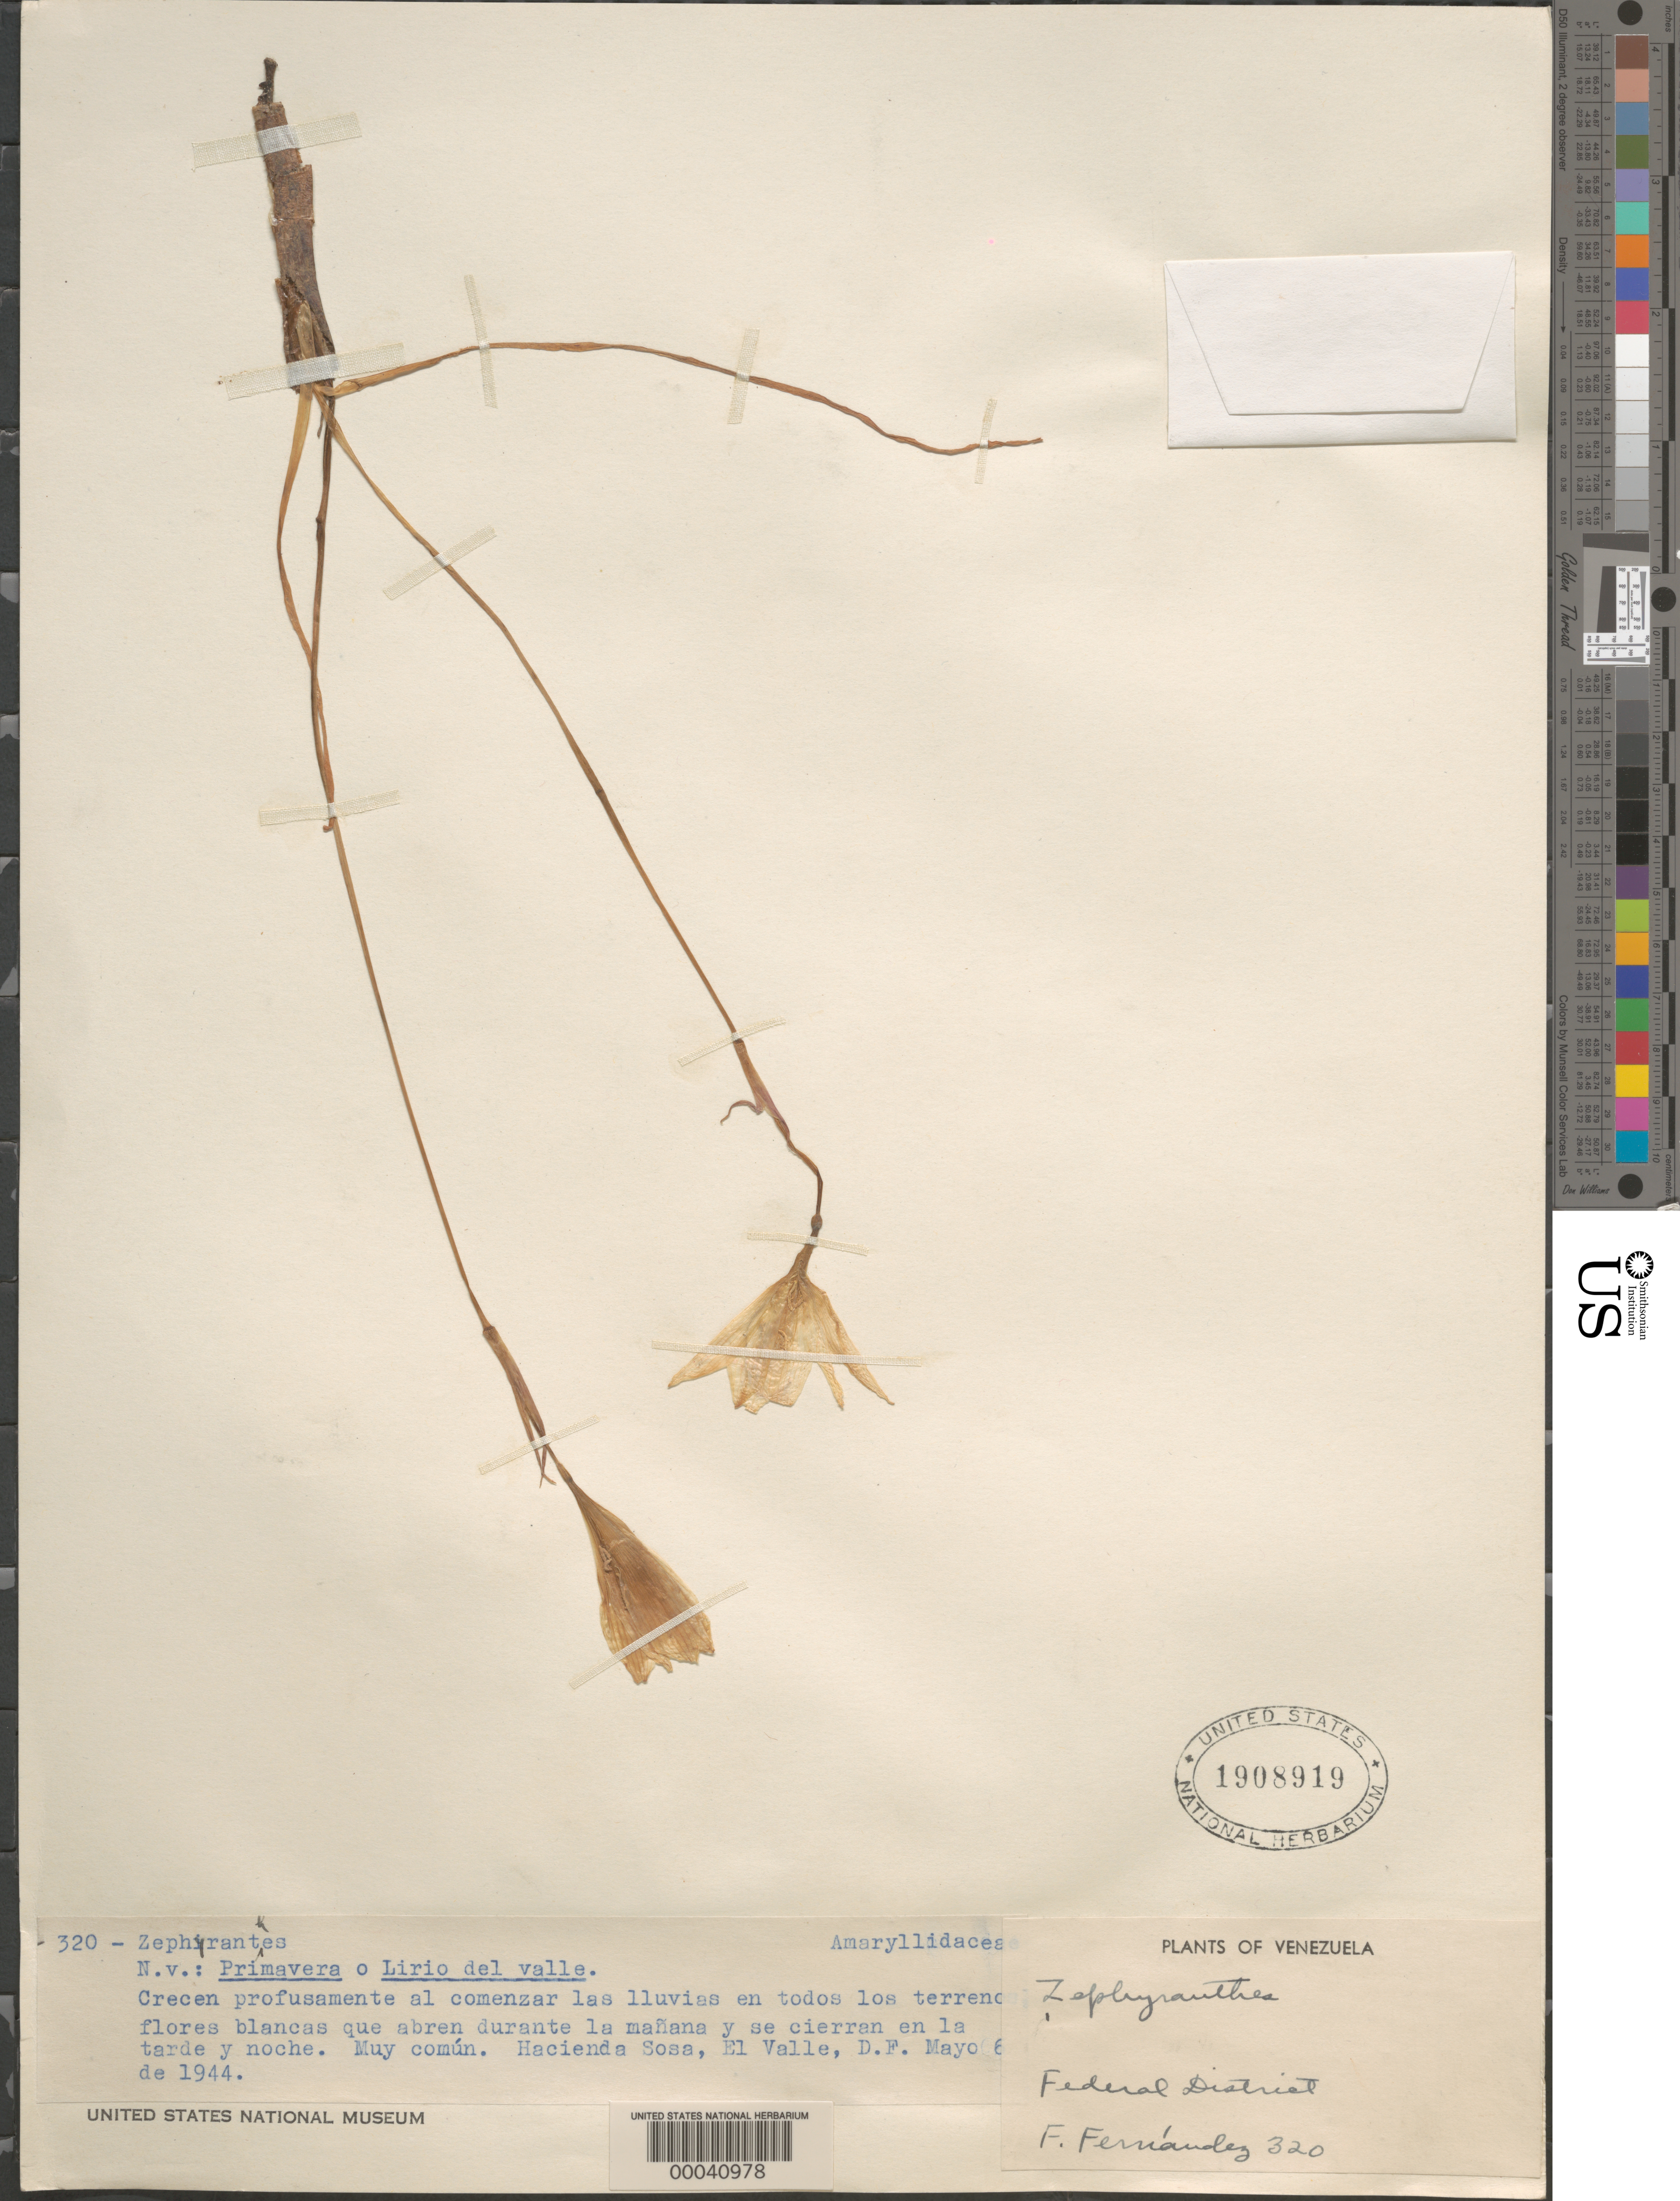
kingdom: Plantae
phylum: Tracheophyta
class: Liliopsida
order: Asparagales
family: Amaryllidaceae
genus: Zephyranthes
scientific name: Zephyranthes sp.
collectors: F. Fernandez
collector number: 320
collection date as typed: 06 May 1944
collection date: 1944-05-06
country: Venezuela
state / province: Distrito Federal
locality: El valle, hacienda sosa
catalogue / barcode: US 1908919